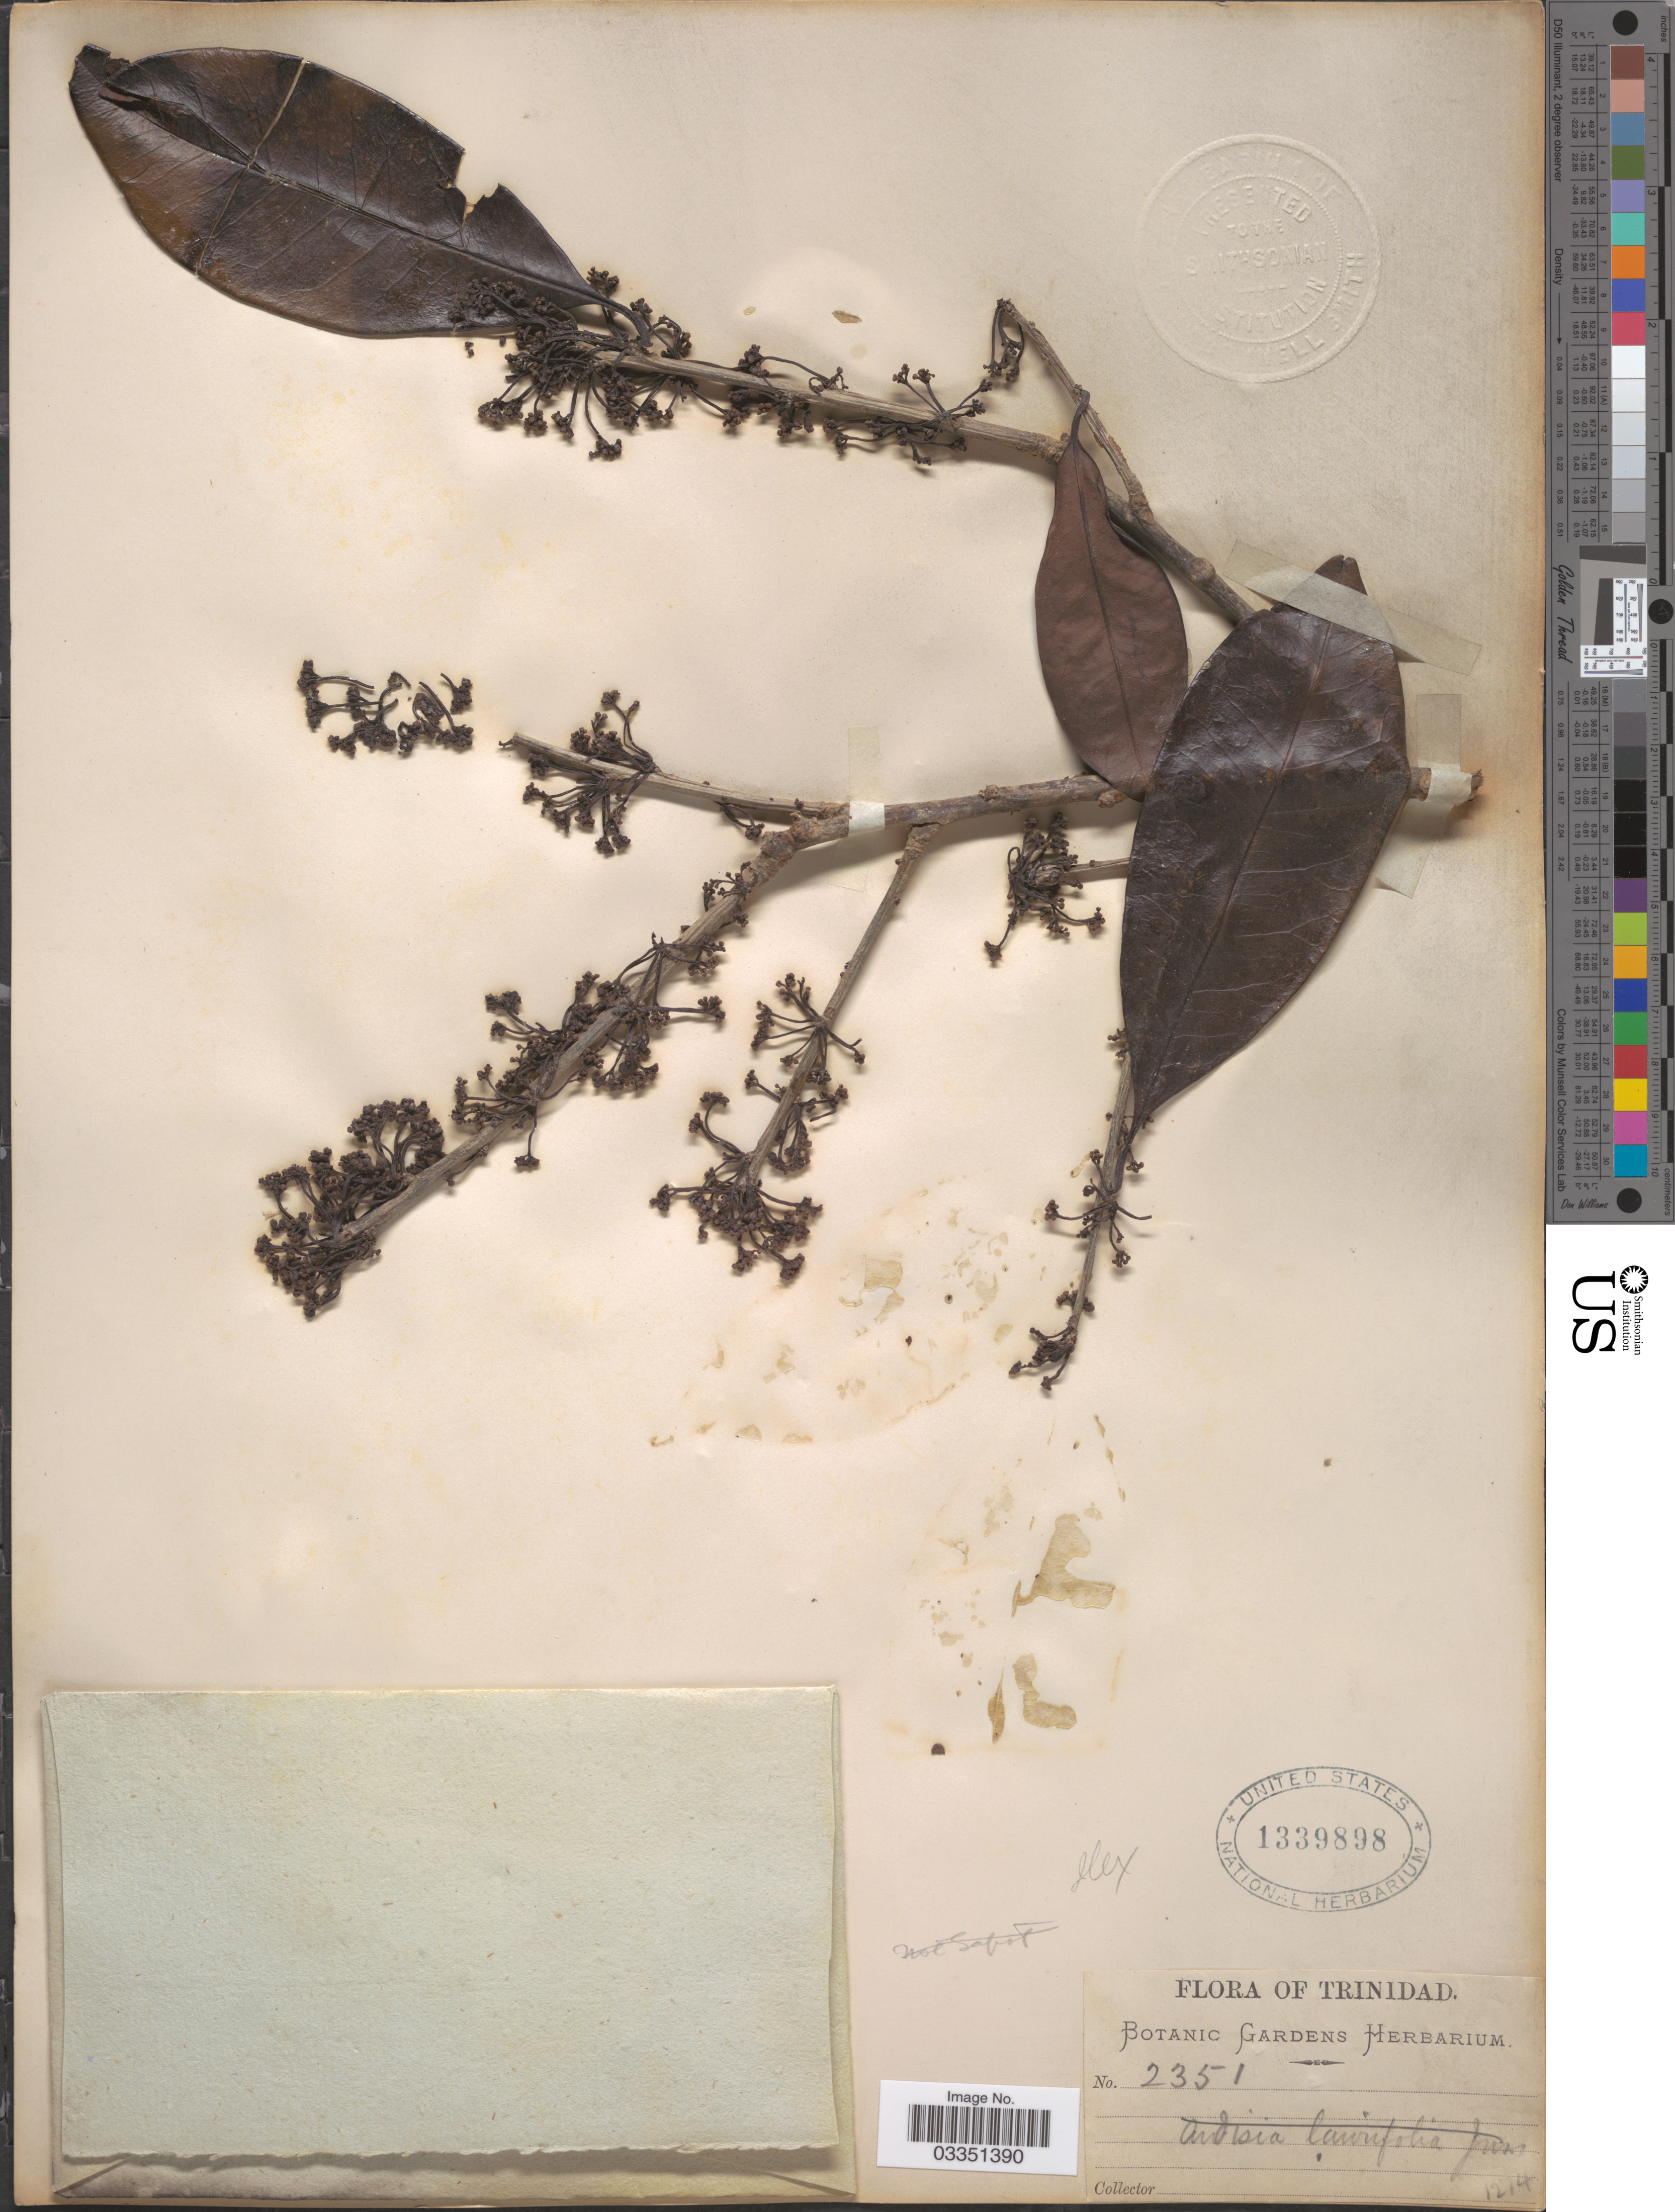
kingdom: Plantae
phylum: Tracheophyta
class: Magnoliopsida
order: Aquifoliales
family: Aquifoliaceae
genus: Ilex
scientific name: Ilex sp.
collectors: ex herb. Botanic Gardens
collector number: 2351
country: Trinidad and Tobago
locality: Trinidad.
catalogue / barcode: US 1339898